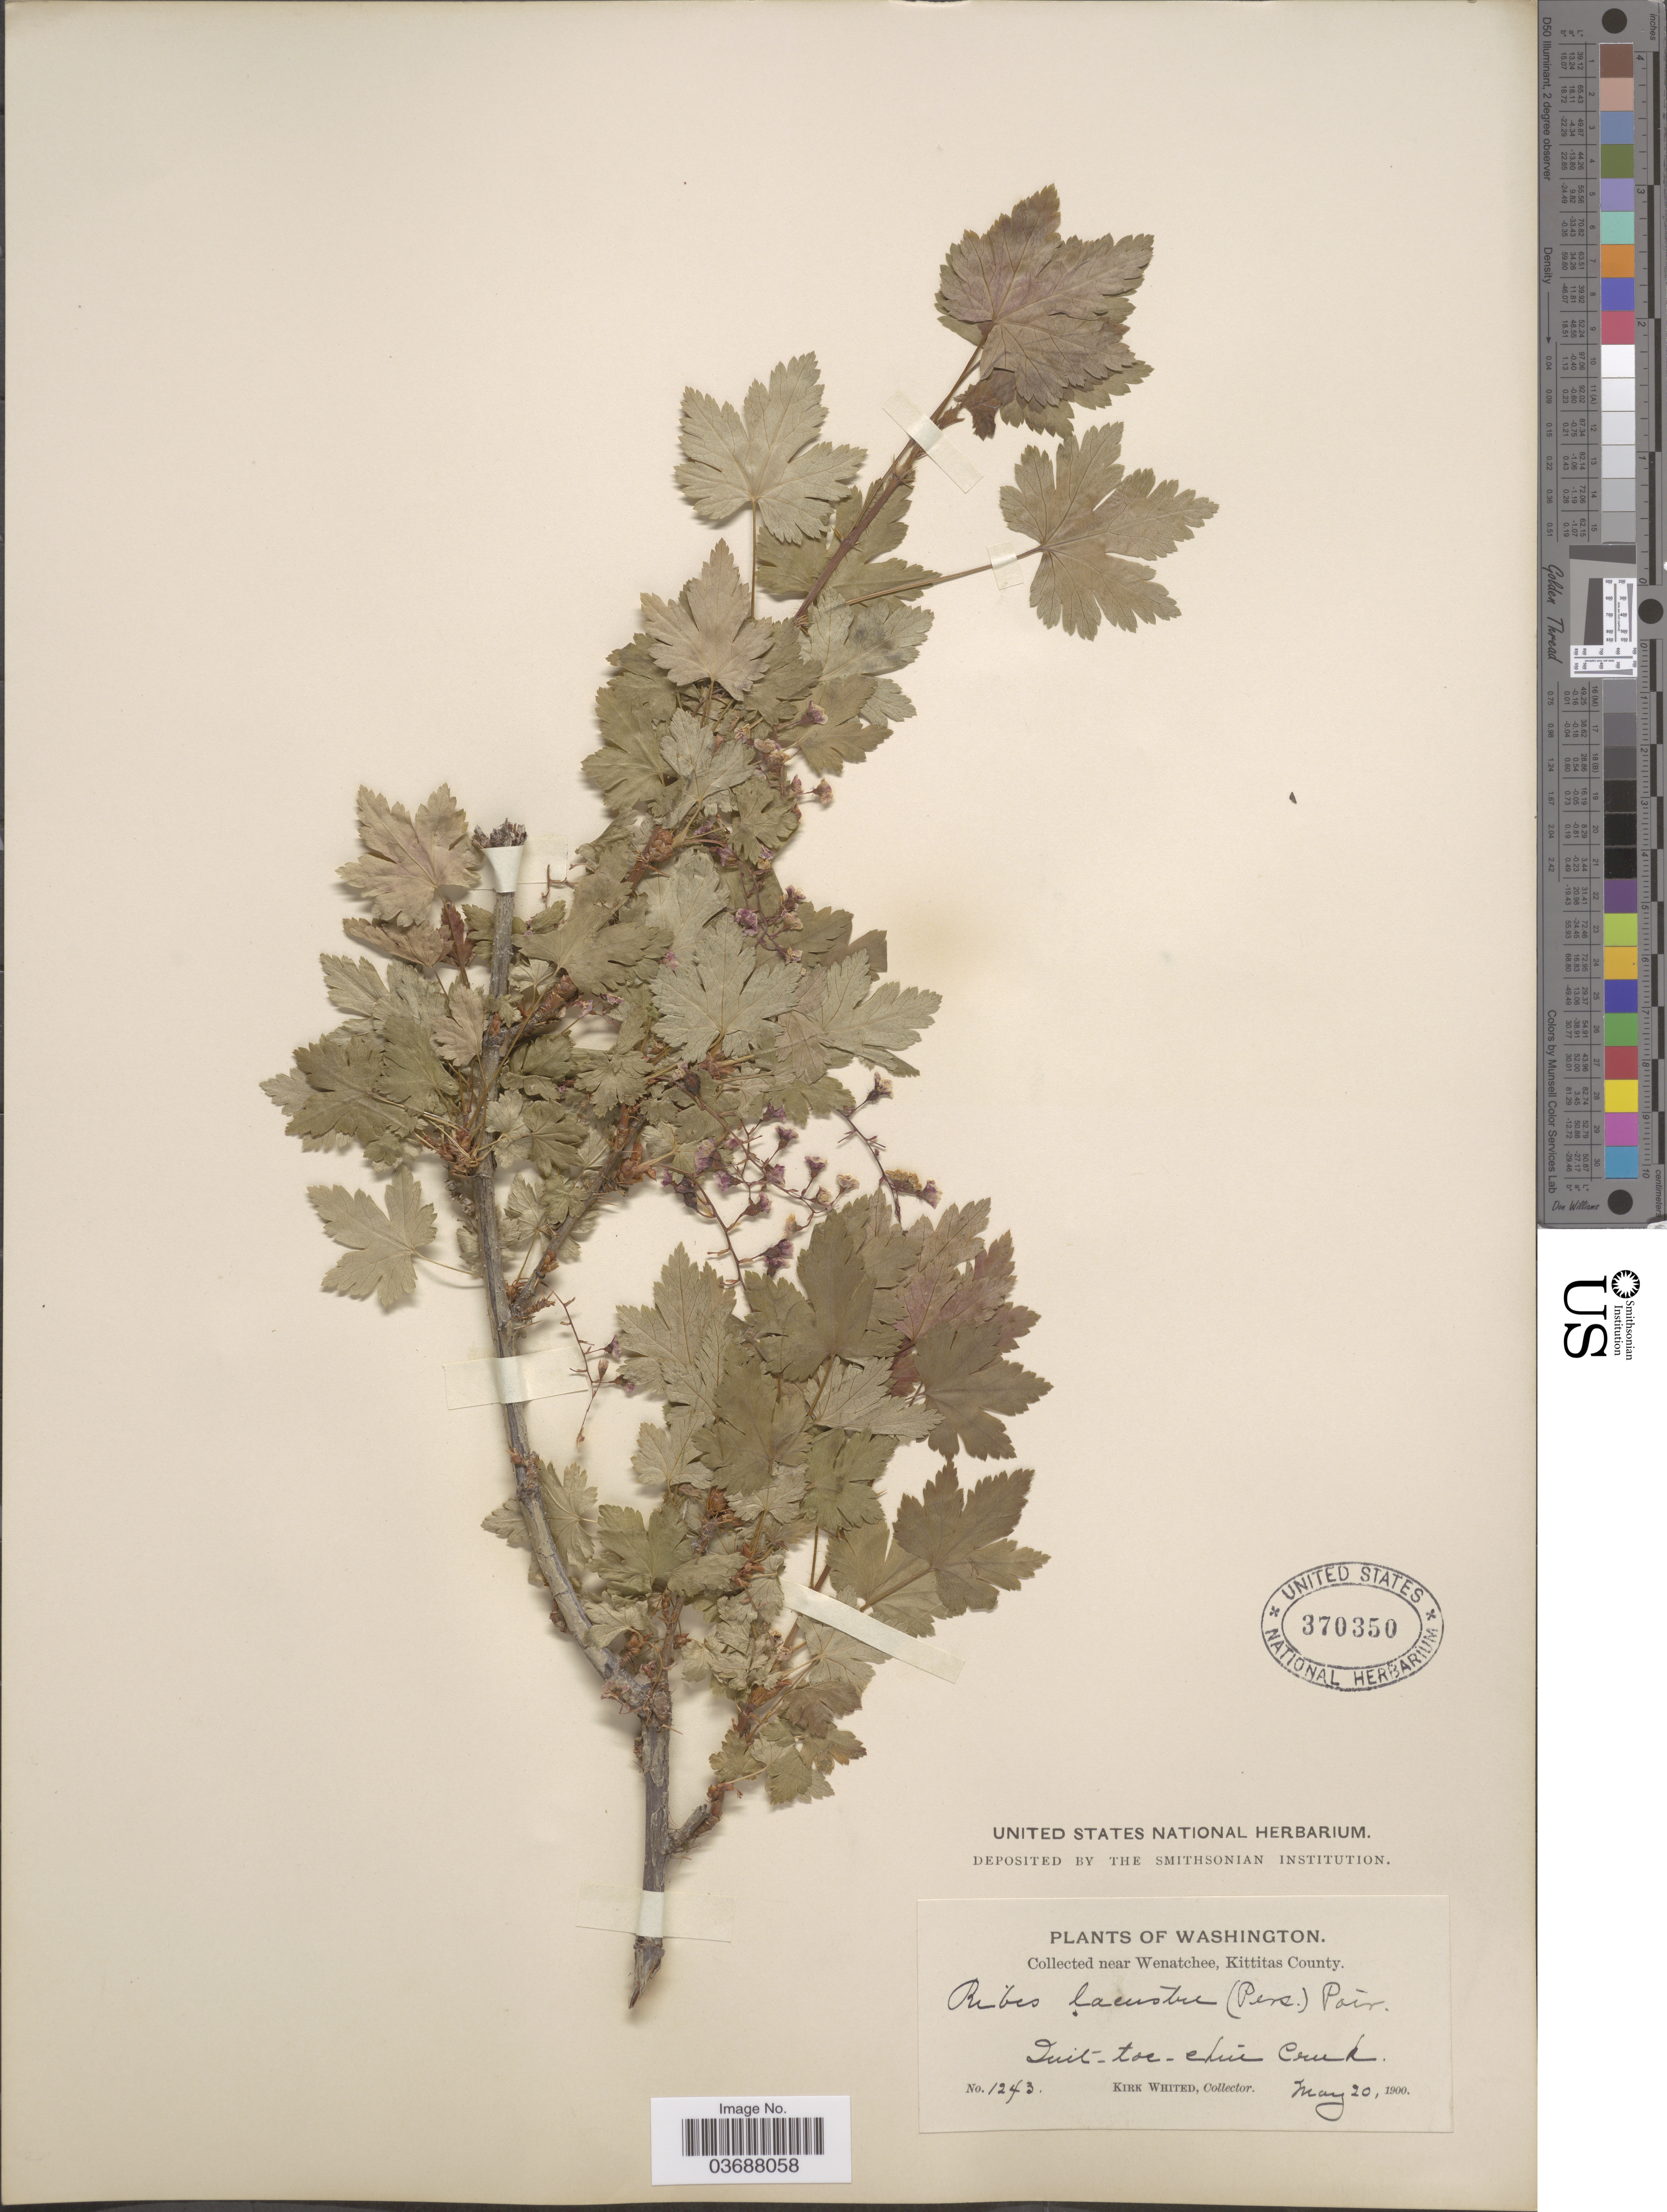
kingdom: Plantae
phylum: Tracheophyta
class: Magnoliopsida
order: Saxifragales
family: Grossulariaceae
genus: Ribes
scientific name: Ribes lacustre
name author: (Pers.) Poir.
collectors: K. Whited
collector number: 1243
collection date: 1900-05-20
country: United States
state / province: Washington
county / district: Kittitas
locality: Near Wenatchee, Kittitas County. Suit-toe-chui Creek.*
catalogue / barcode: US 370350